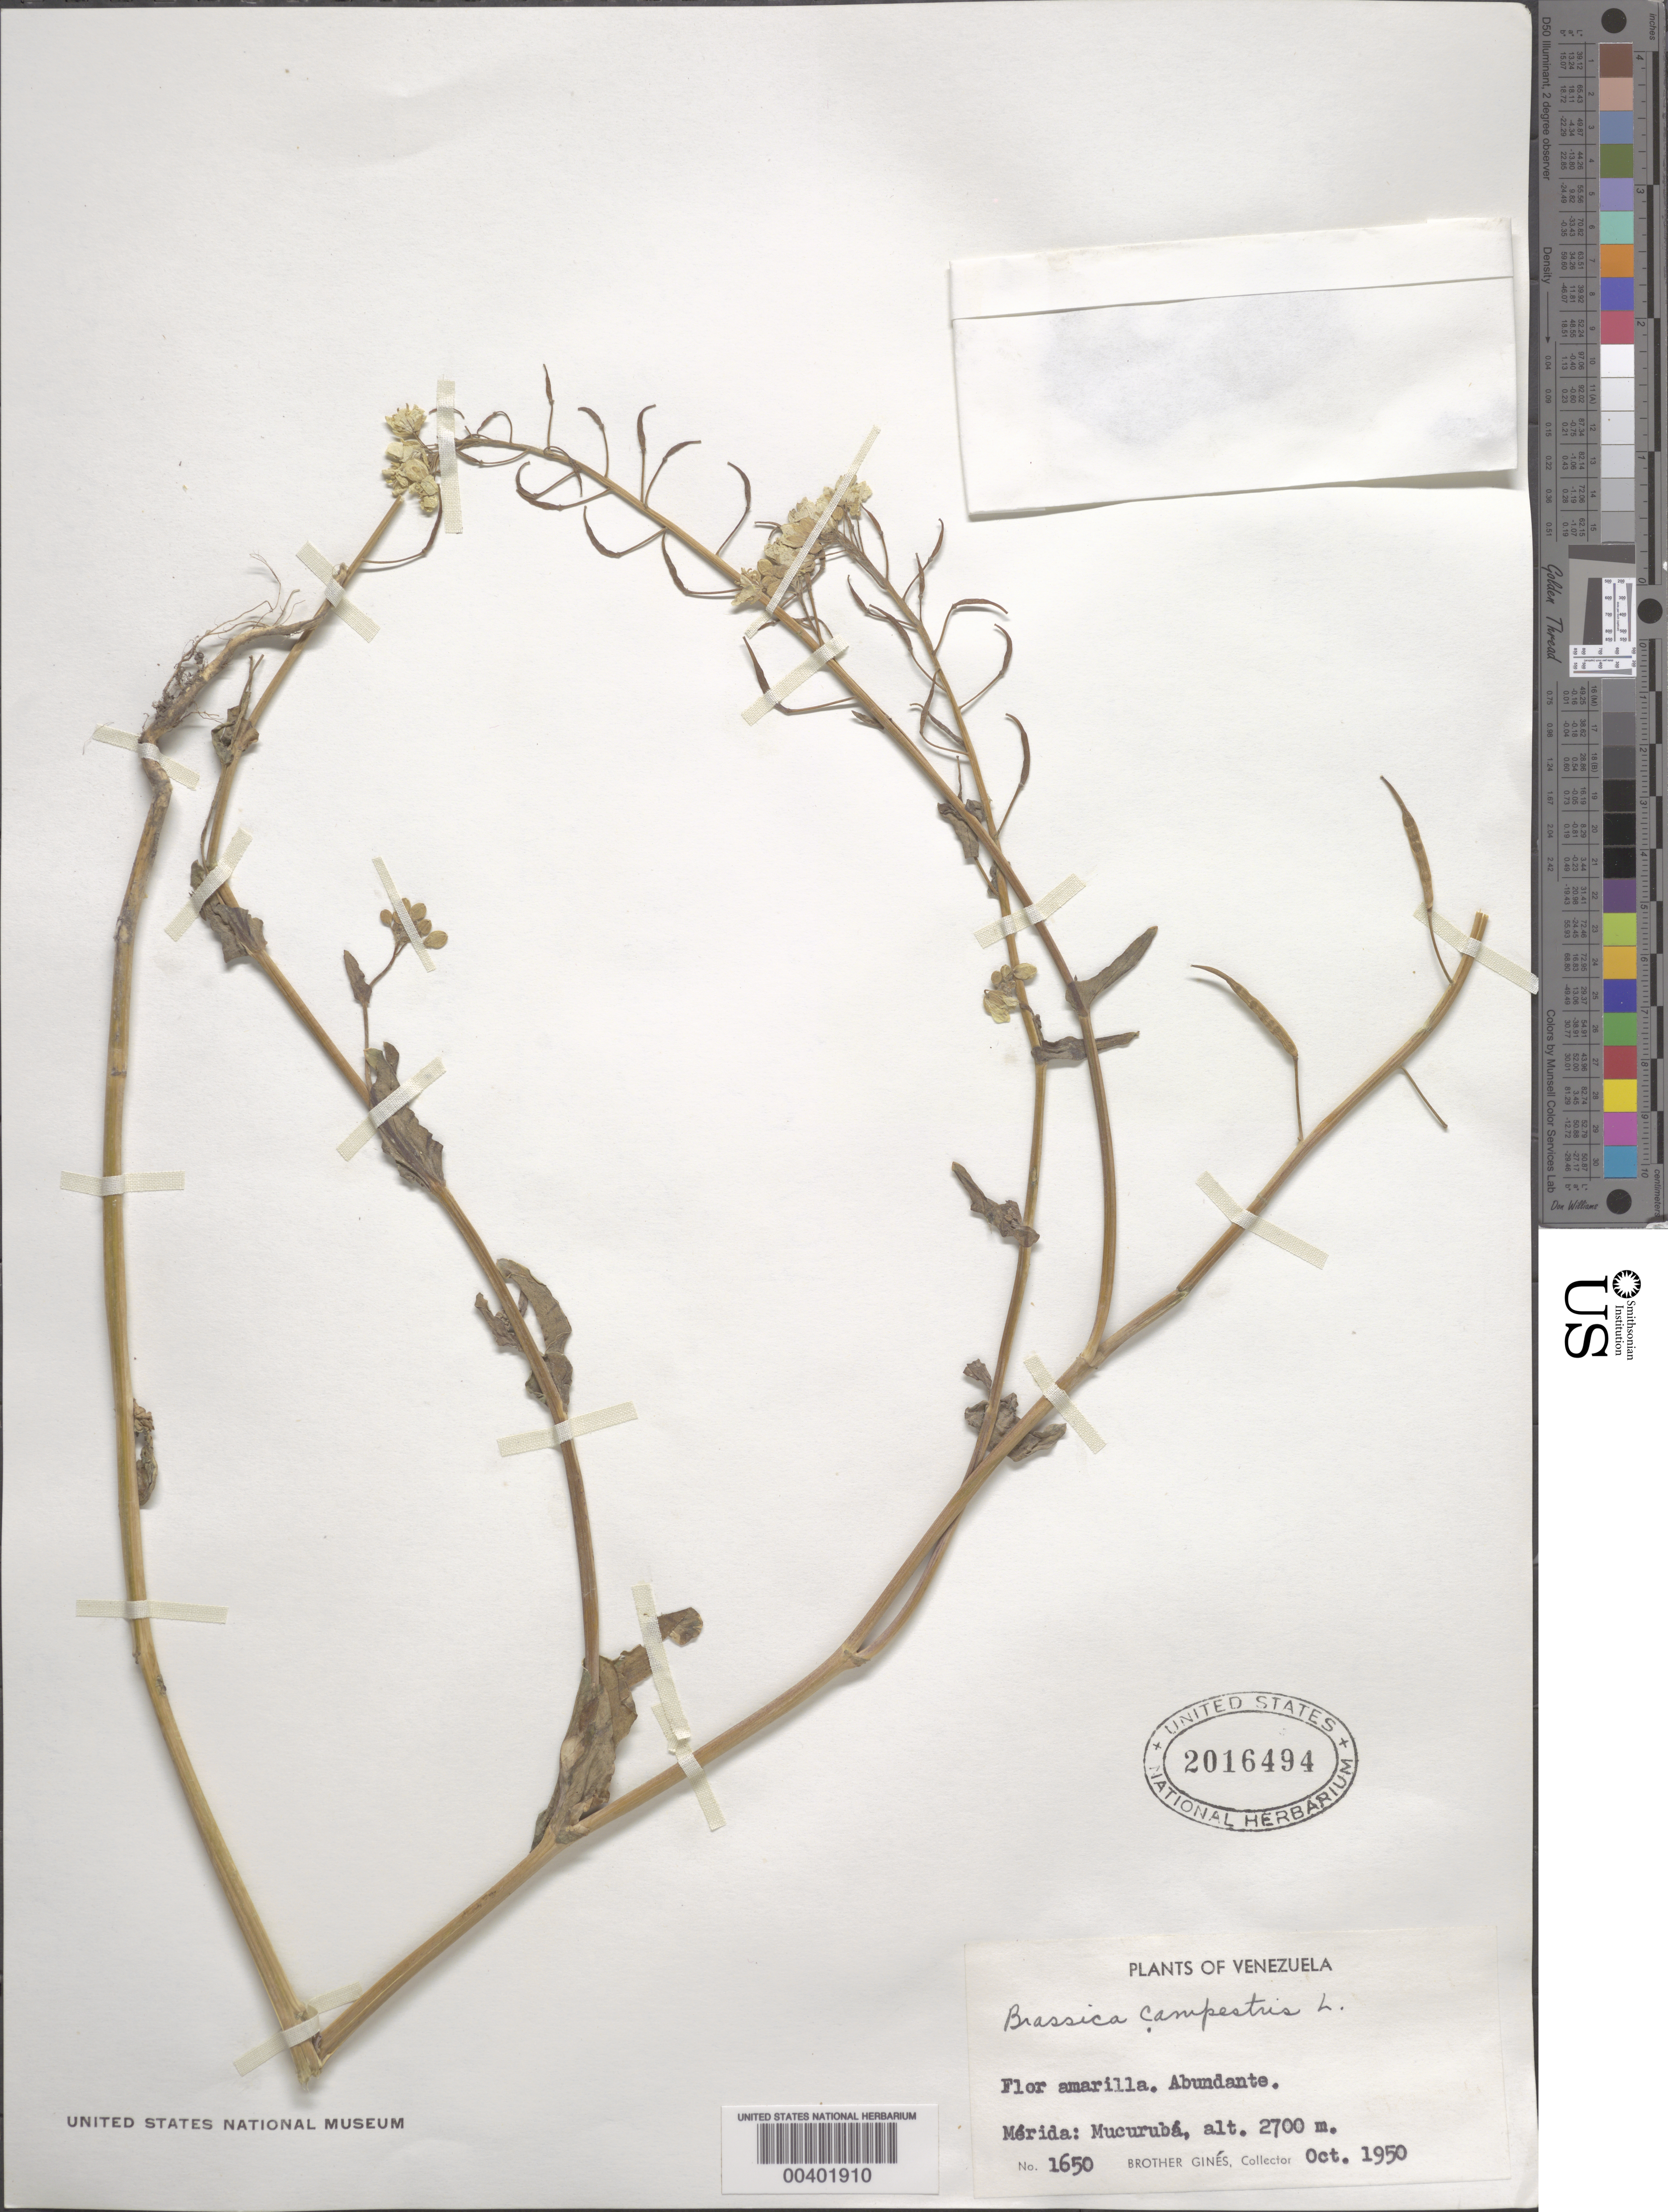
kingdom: Plantae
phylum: Tracheophyta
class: Magnoliopsida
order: Brassicales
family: Brassicaceae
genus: Brassica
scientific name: Brassica campestris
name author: L.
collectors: Bro. Gines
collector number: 1650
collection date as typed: Oct 1950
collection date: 1950-10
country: Venezuela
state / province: Mérida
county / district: Rangel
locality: Mucurubá Mucuruba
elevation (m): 2700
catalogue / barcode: US 2016494